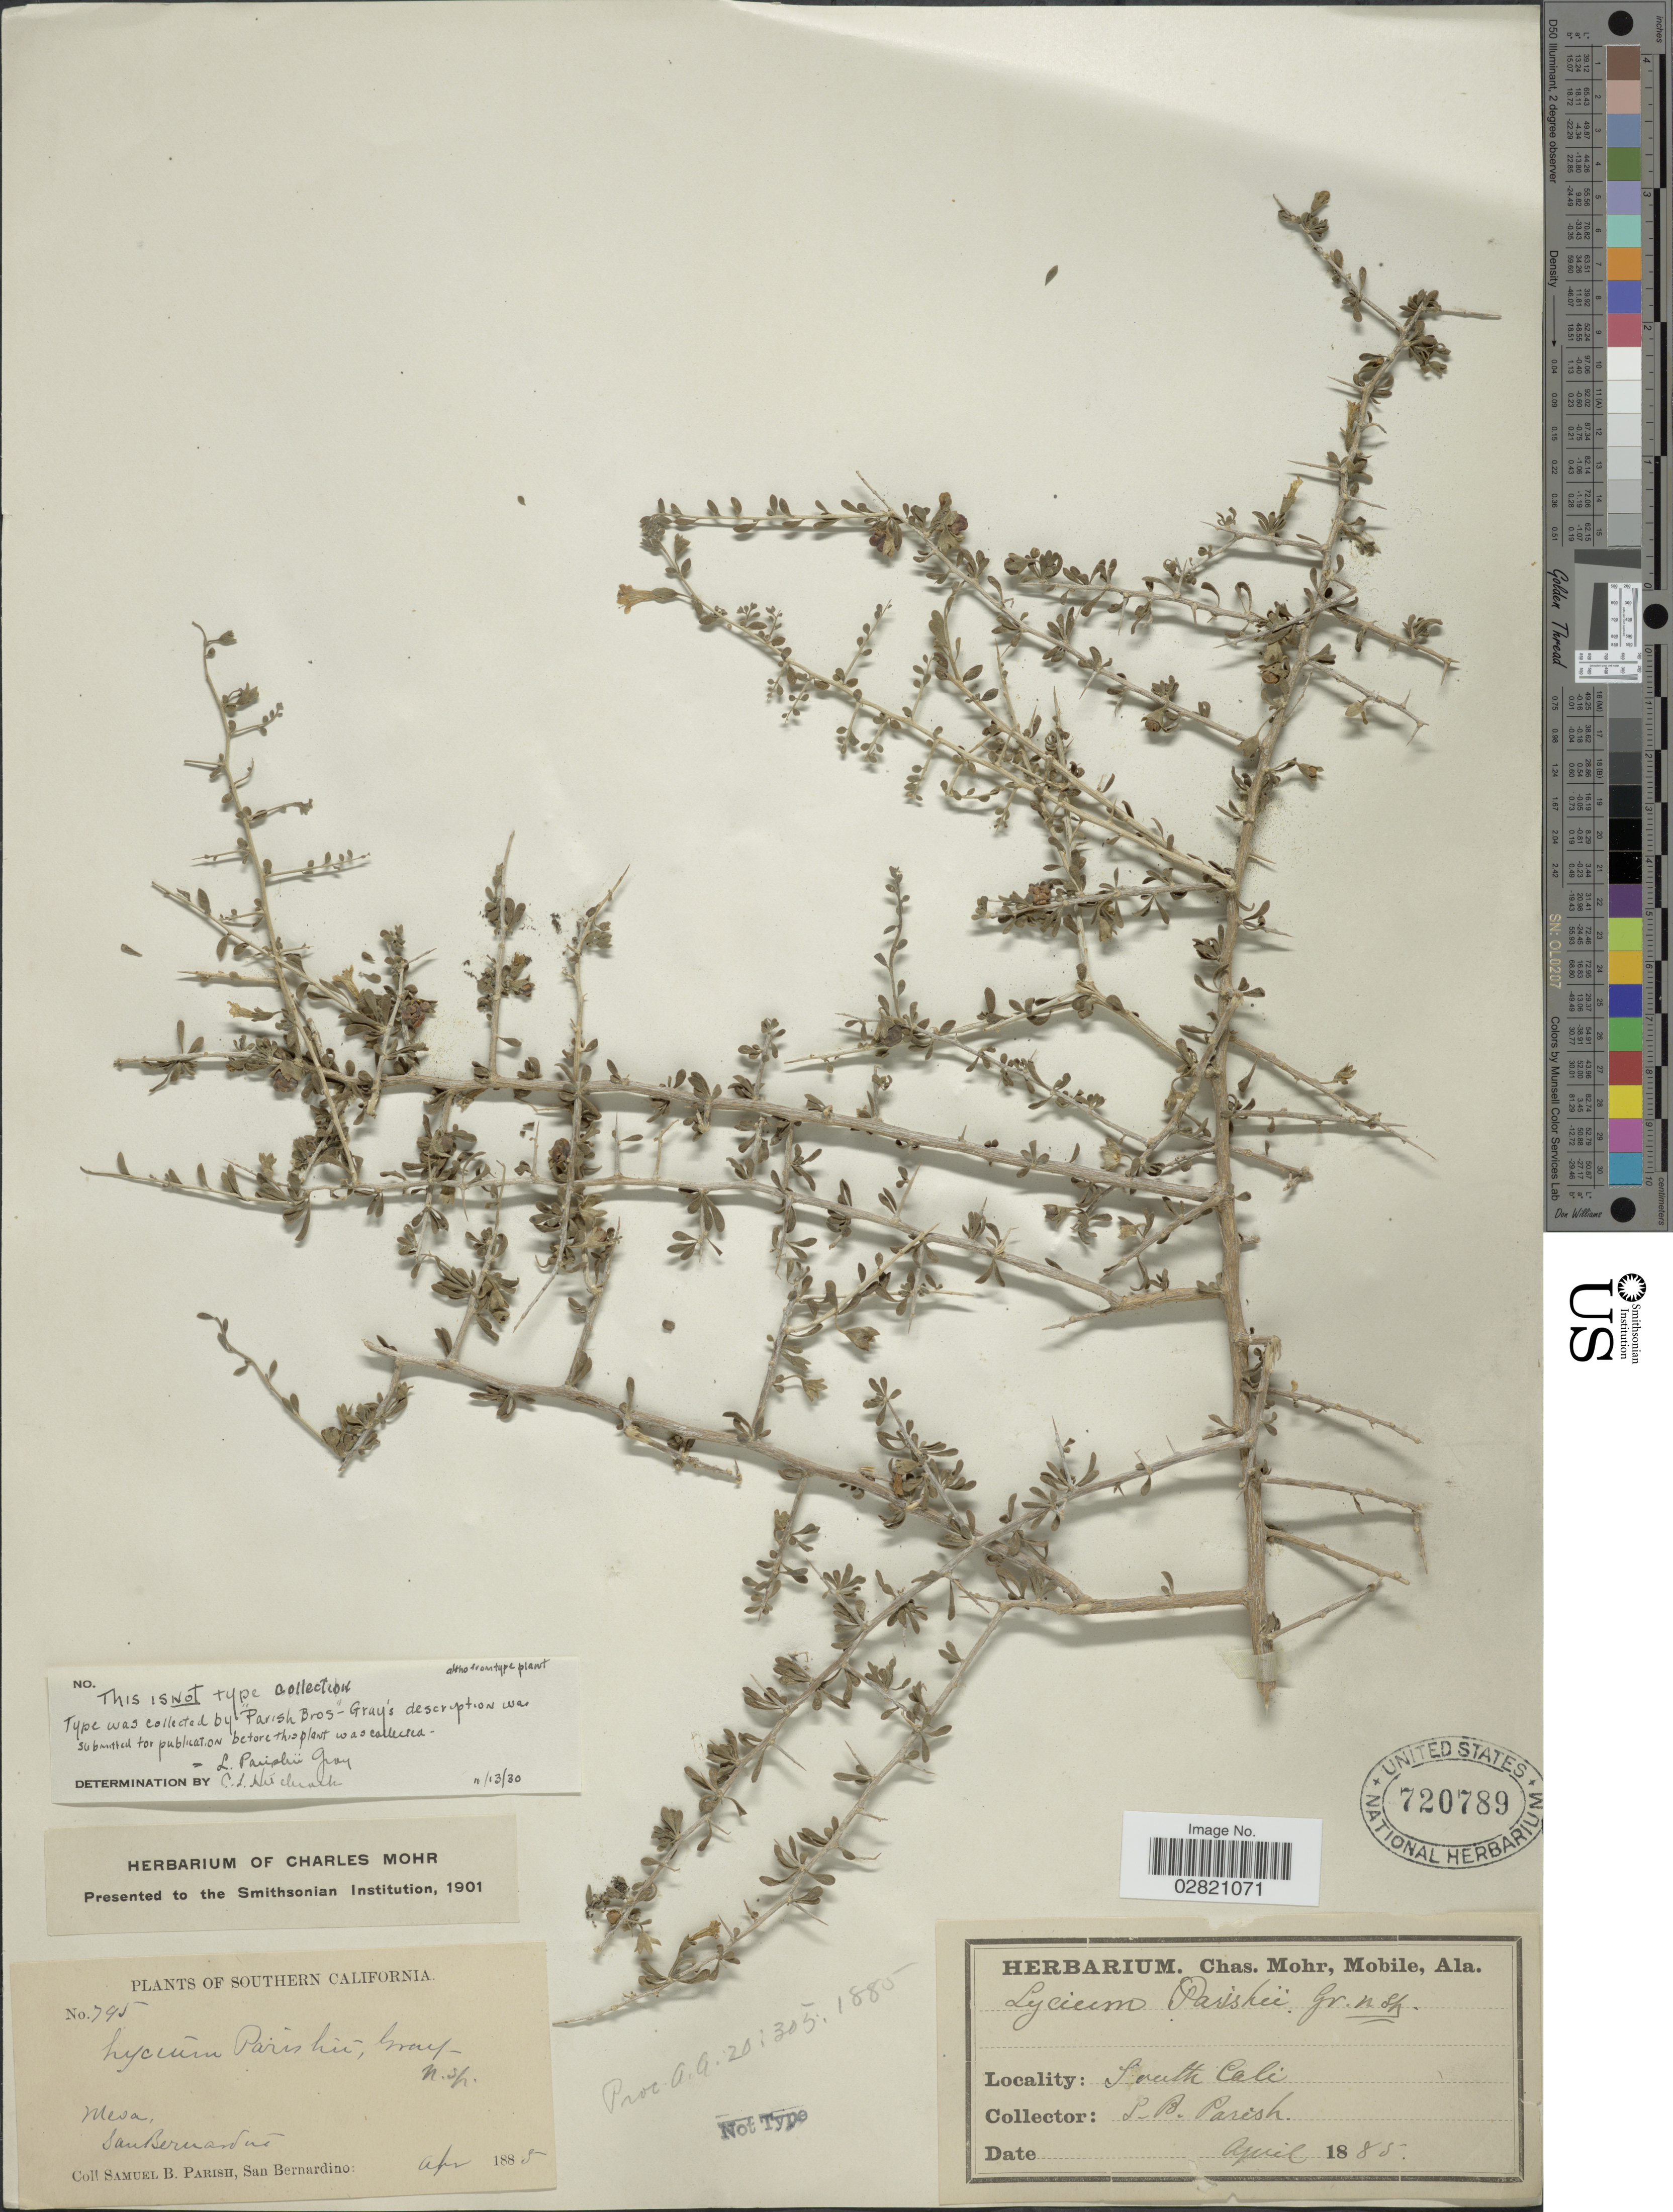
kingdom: Plantae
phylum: Tracheophyta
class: Magnoliopsida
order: Solanales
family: Solanaceae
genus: Lycium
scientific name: Lycium parishii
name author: A. Gray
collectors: S. B. Parish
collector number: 795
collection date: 1885-04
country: United States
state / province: California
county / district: San Bernardino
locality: Southern California. Mesa, San Bernardino mt.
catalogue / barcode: US 720789